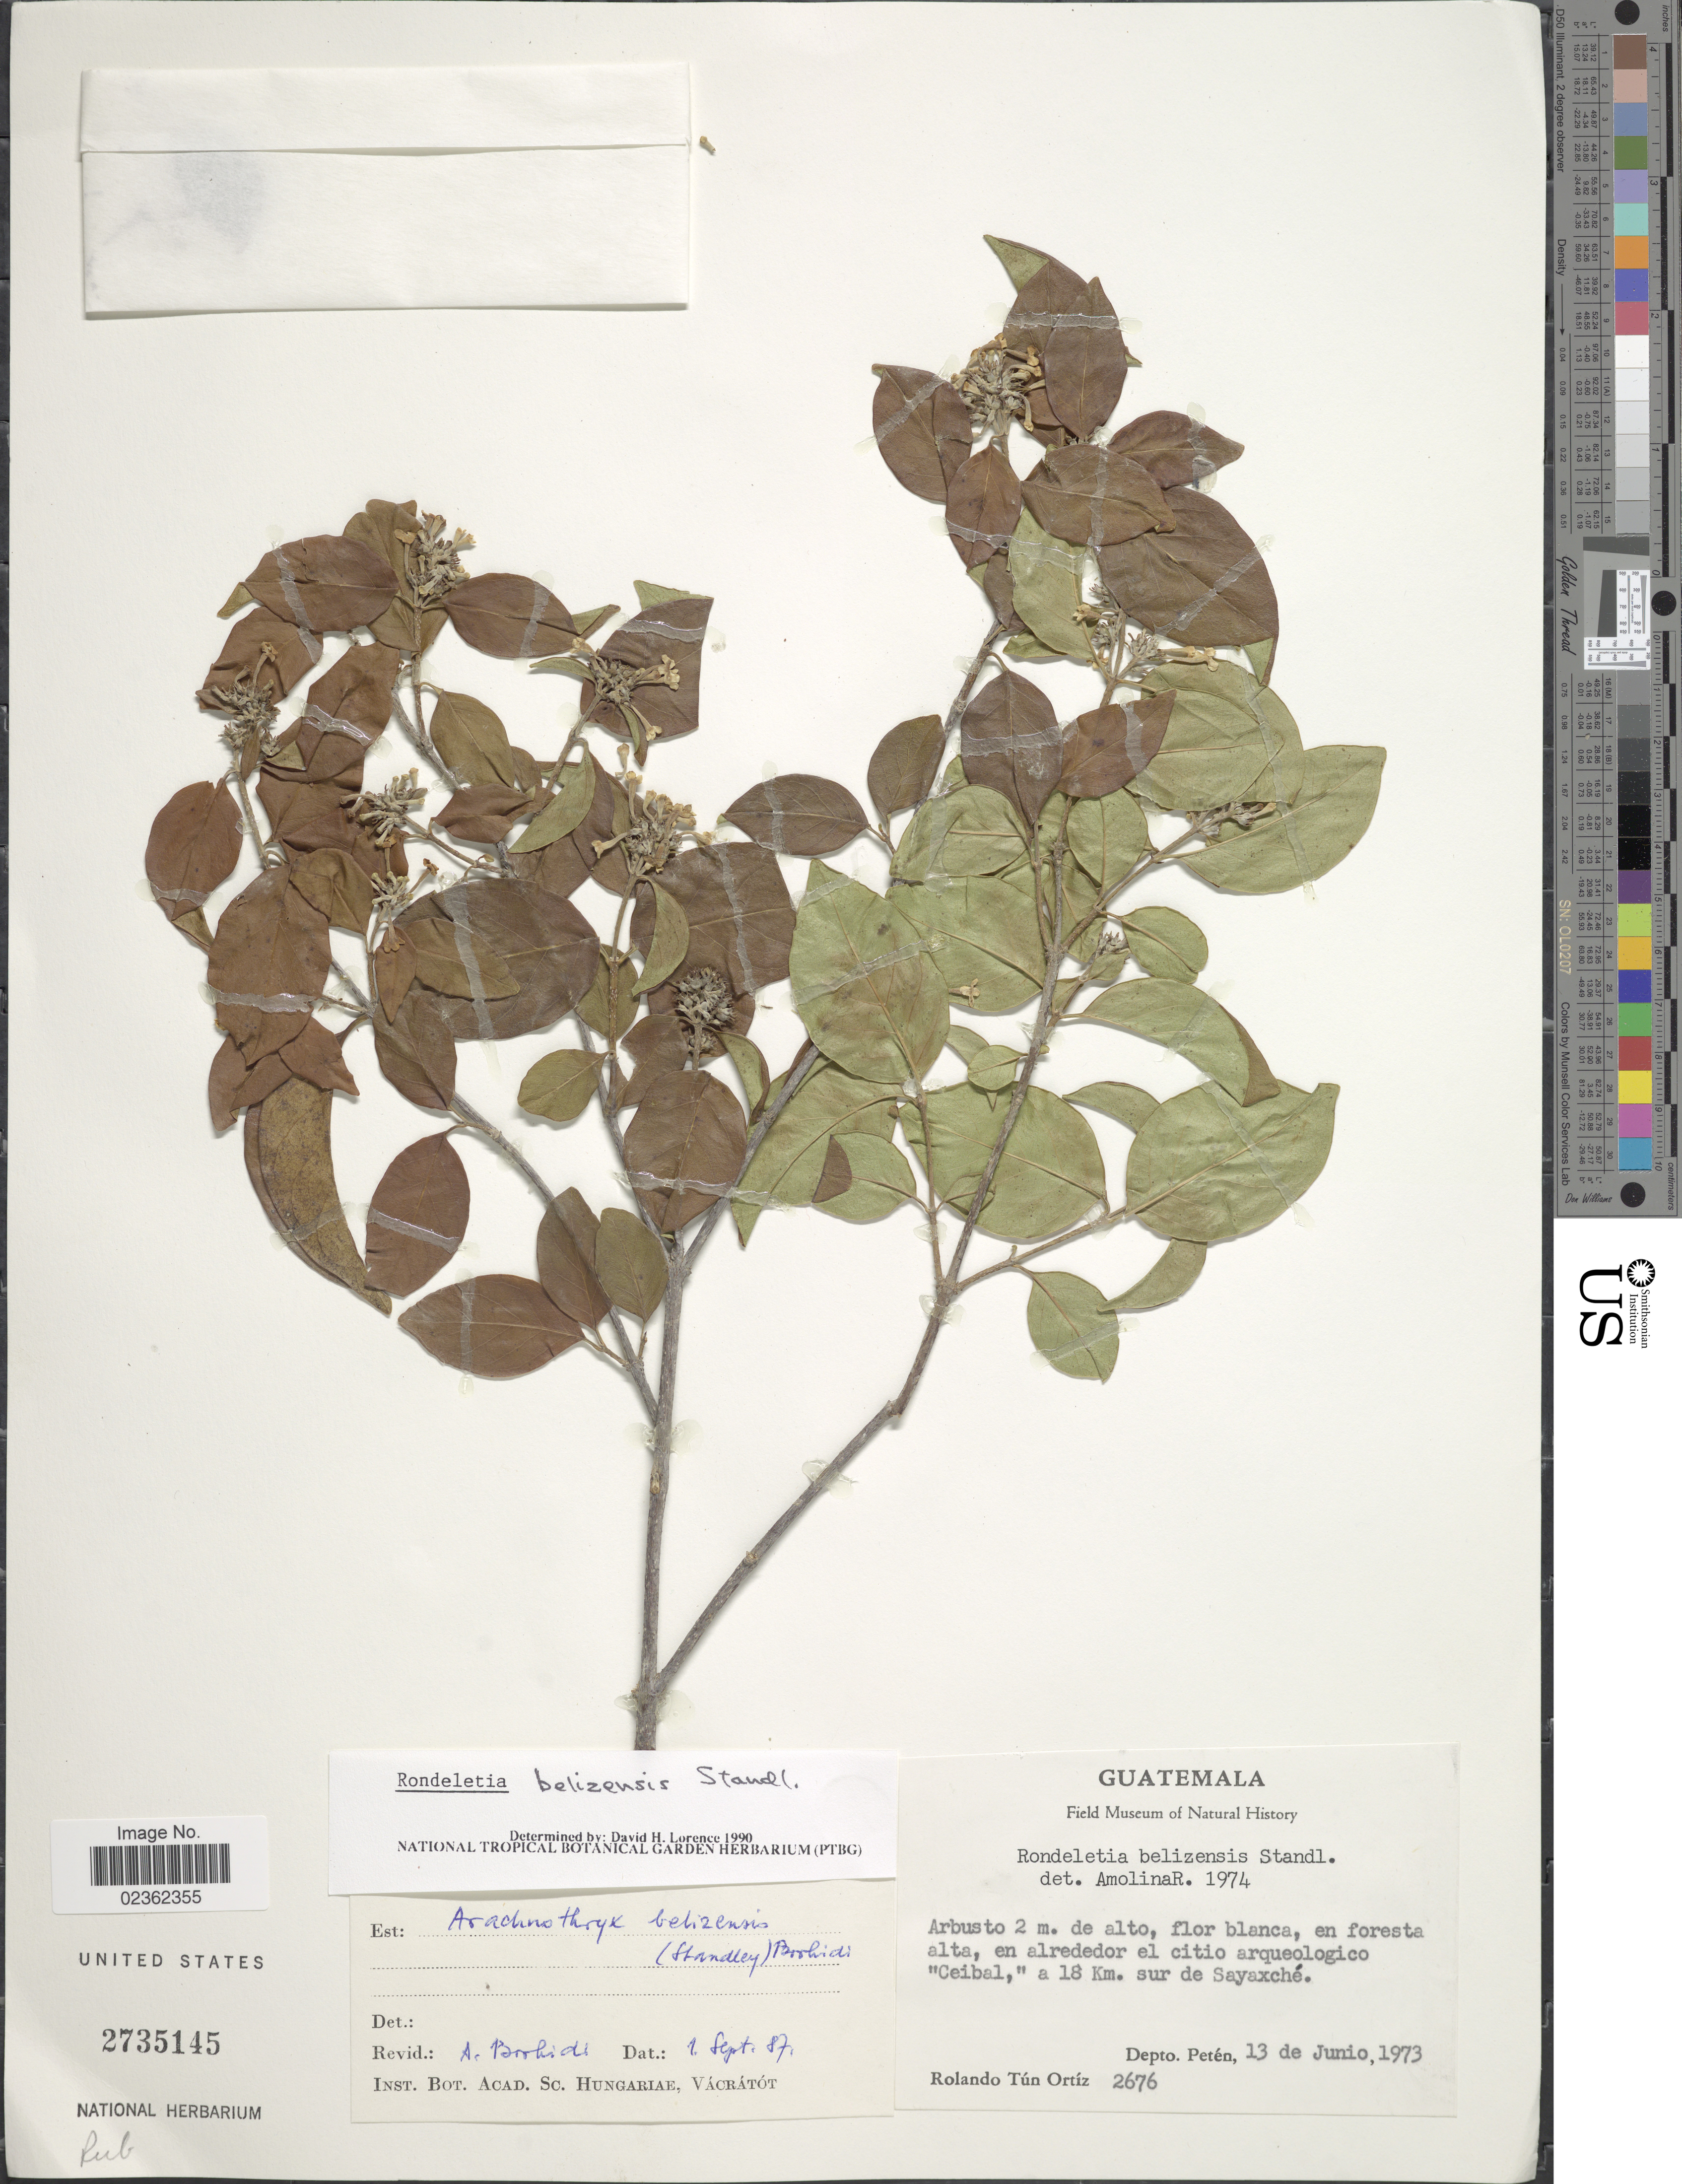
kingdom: Plantae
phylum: Tracheophyta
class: Magnoliopsida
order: Gentianales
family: Rubiaceae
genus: Arachnothryx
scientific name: Arachnothryx belizensis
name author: (Standl.) Borhidi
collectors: R. T. Ortíz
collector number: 2676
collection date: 1973-06-13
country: Guatemala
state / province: El Petén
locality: Depto. Peten, en alrededor el citio arqueologico "Ceibal," a 18 Km. sur de Sayaxche.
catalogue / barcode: US 2735145